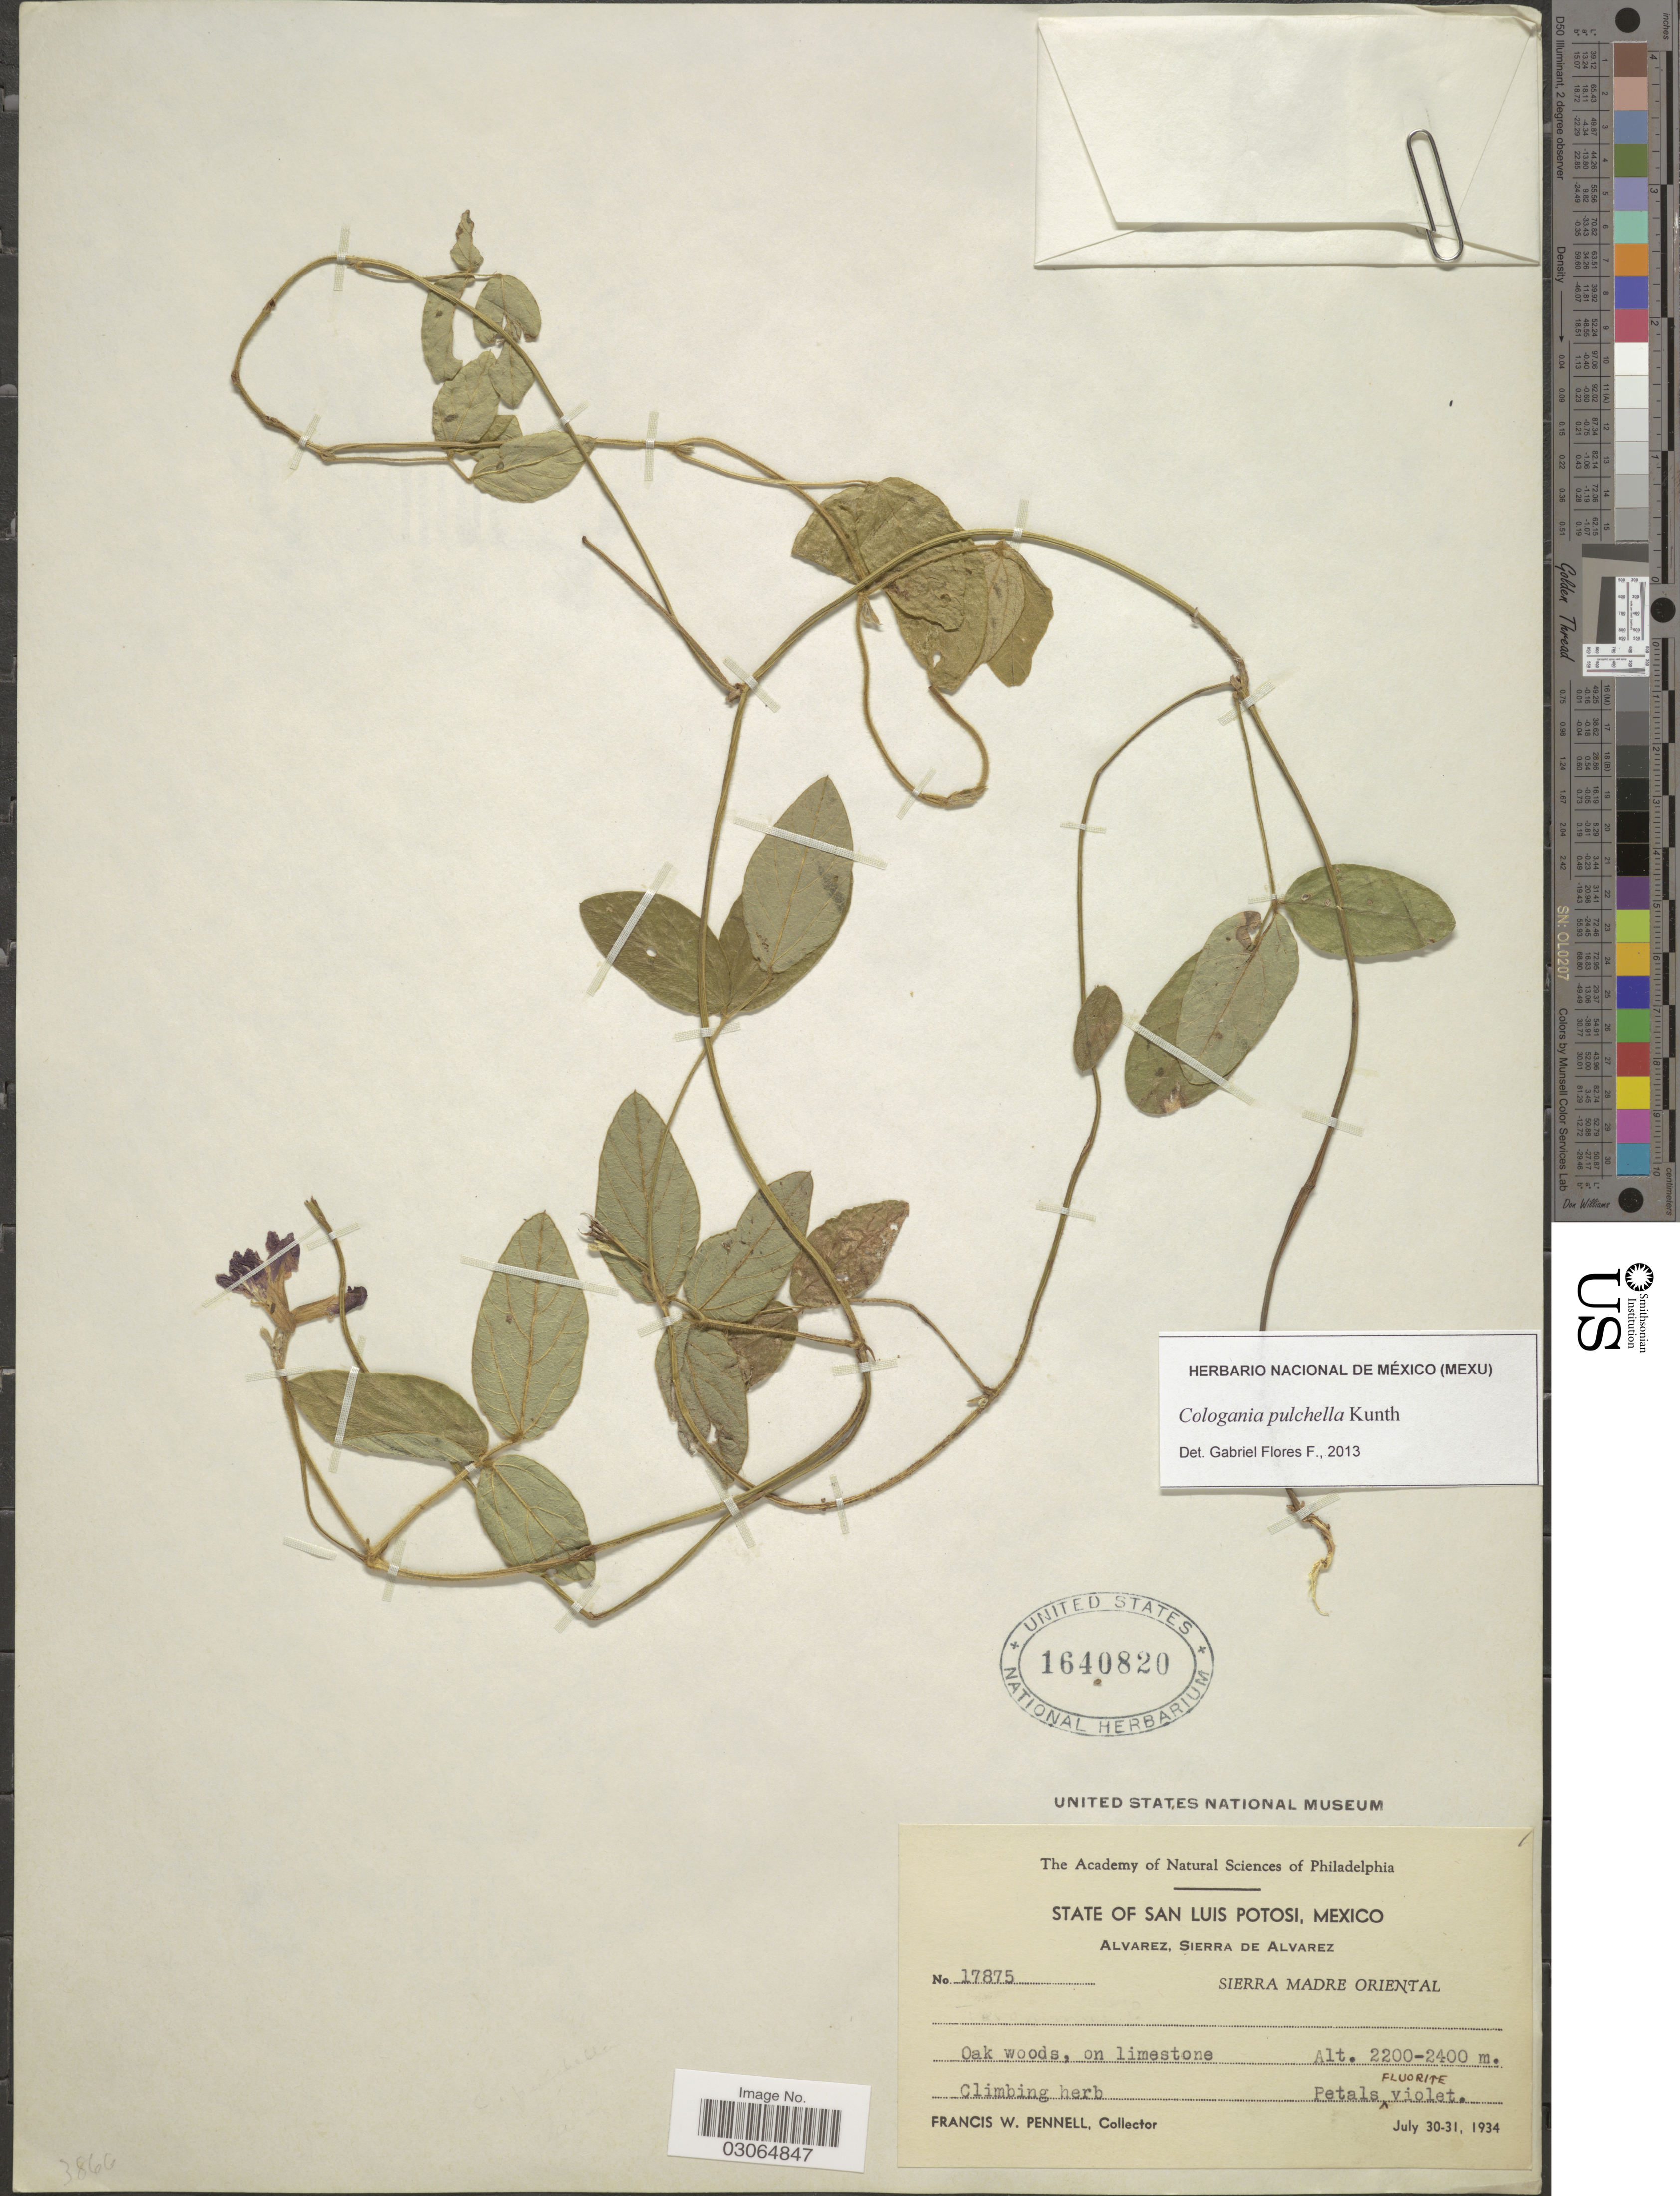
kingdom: Plantae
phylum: Tracheophyta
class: Magnoliopsida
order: Fabales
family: Fabaceae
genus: Cologania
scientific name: Cologania broussonetii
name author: (Balb.) DC.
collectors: F. W. Pennell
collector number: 17875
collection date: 1934-06-30/1934-07-31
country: Mexico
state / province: San Luis Potosí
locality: Alvarez, Sierra de Alvarez. Sierra Madre Oriental.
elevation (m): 2200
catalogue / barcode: US 1640820